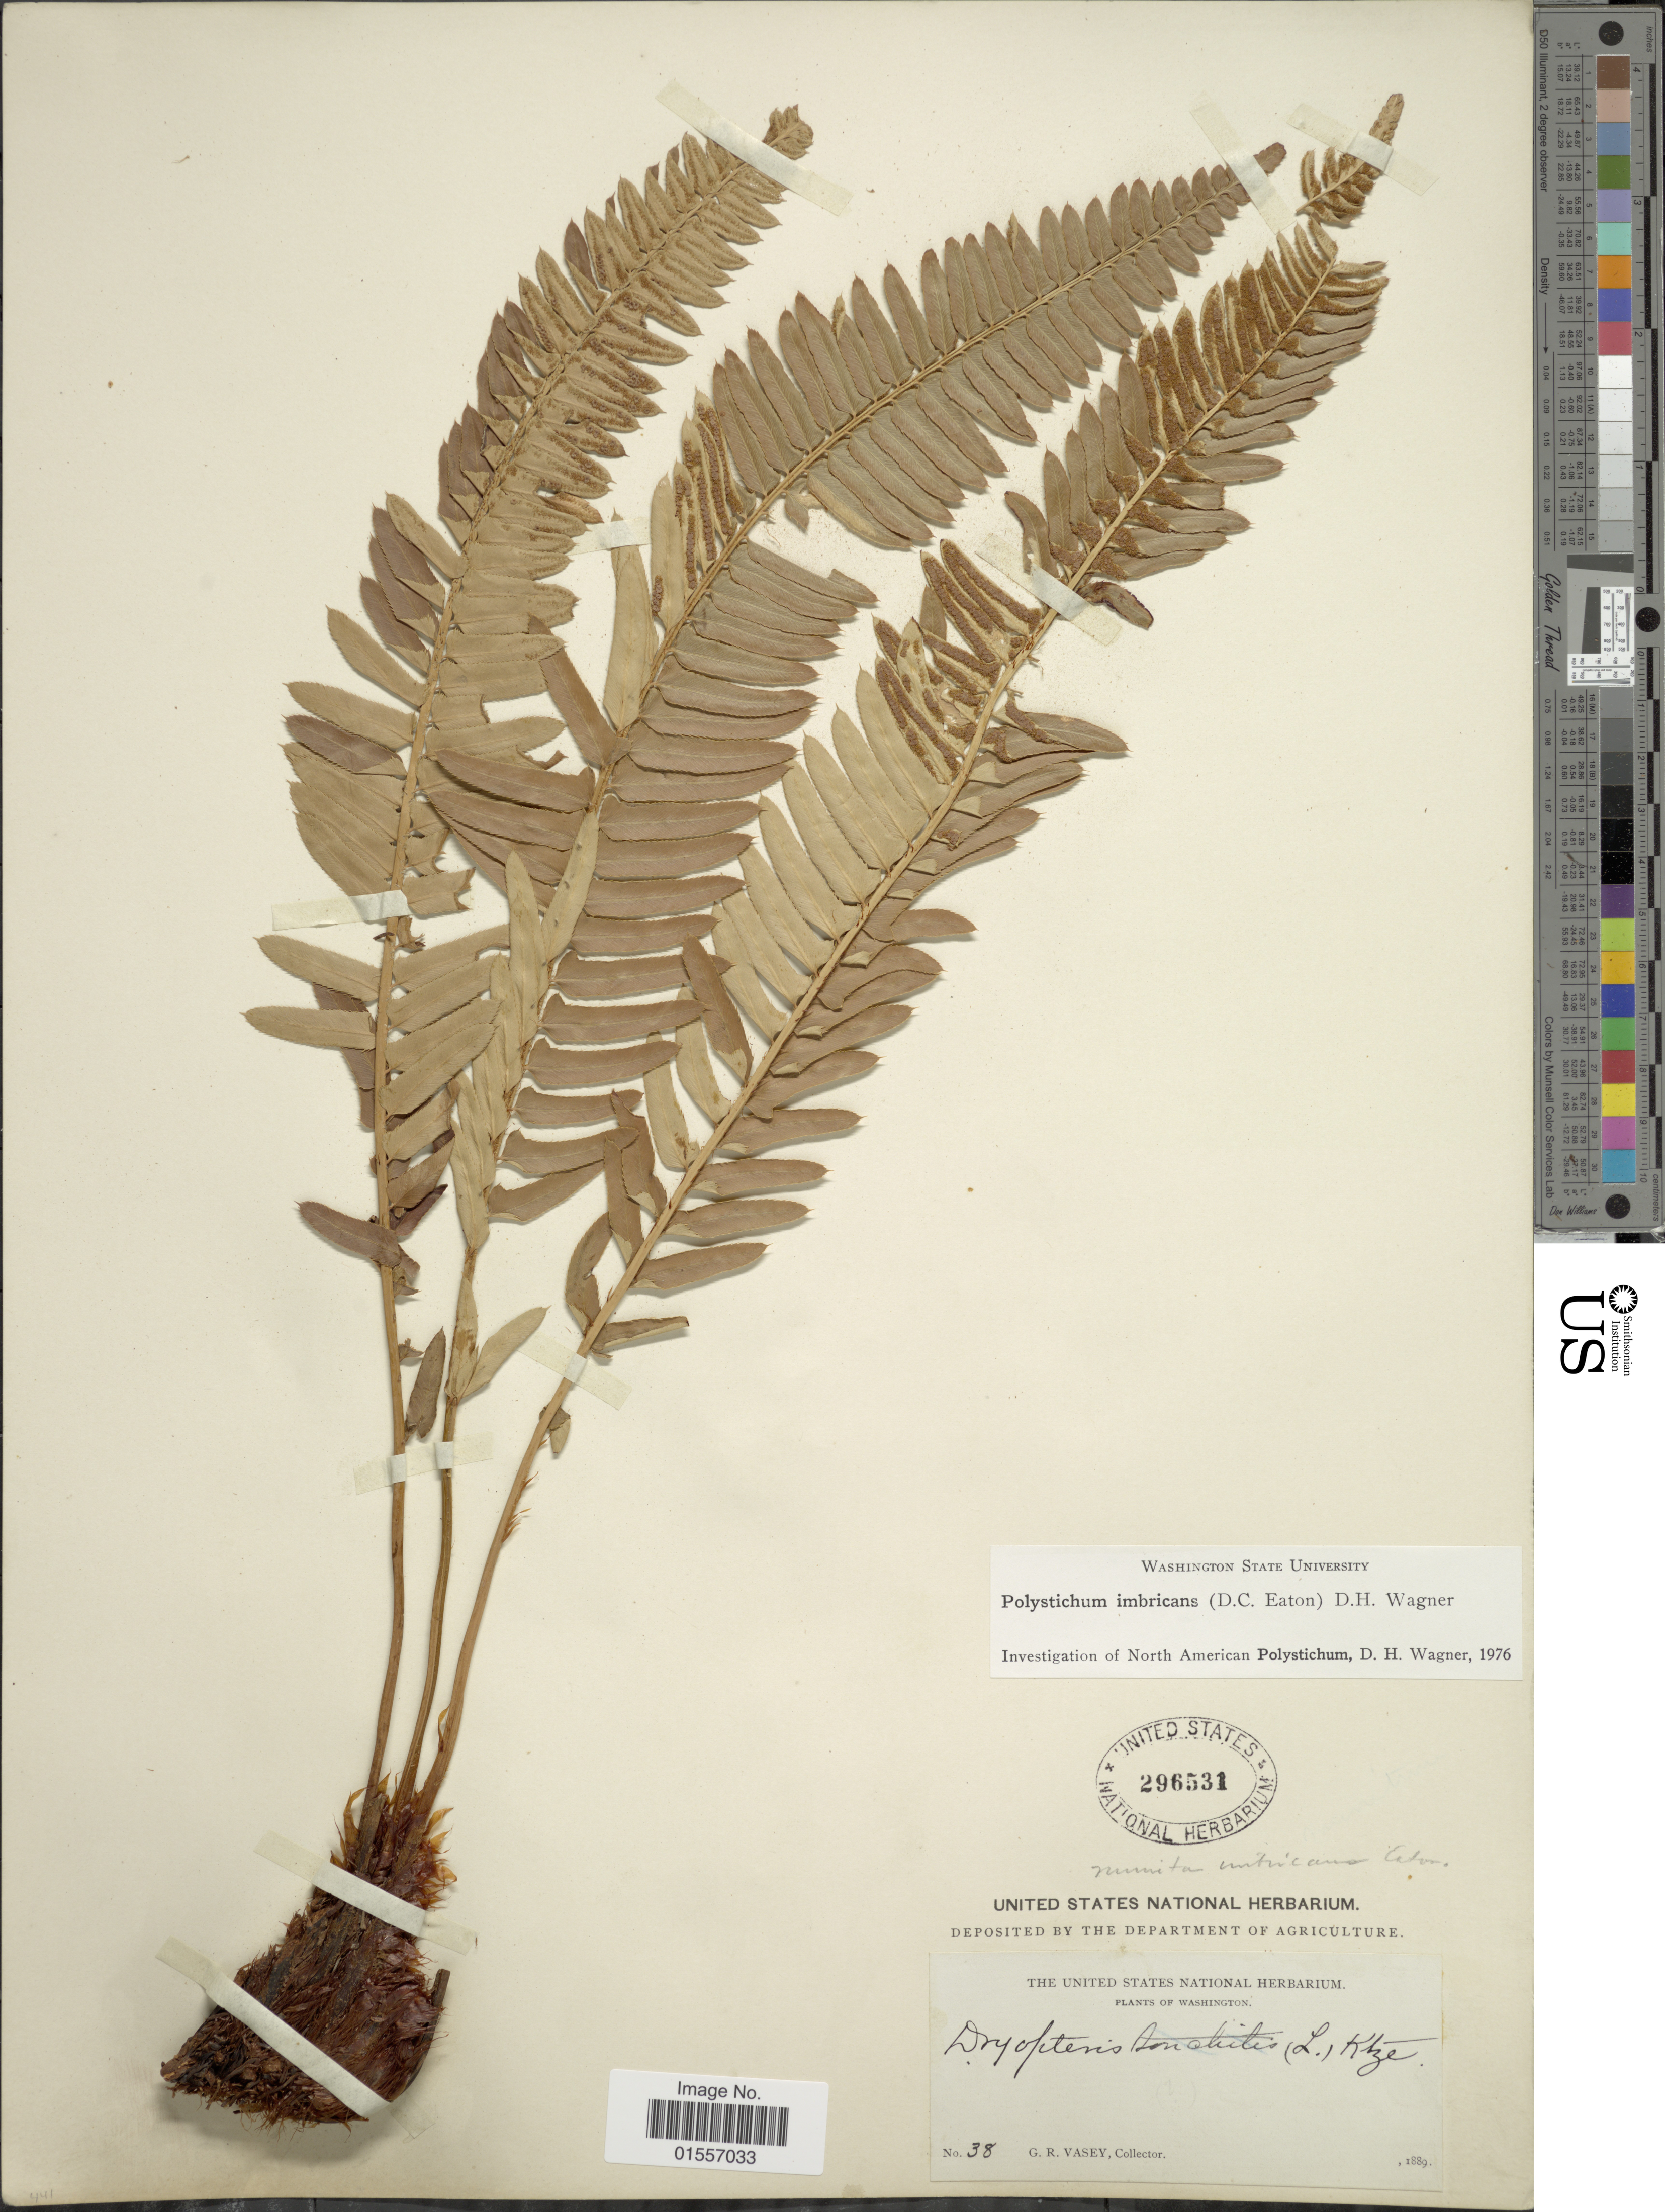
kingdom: Plantae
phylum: Tracheophyta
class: Polypodiopsida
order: Polypodiales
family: Dryopteridaceae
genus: Polystichum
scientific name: Polystichum imbricans subsp. imbricans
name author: (D.C. Eaton) D.H. Wagner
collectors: G. R. Vasey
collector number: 38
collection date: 1889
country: United States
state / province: Washington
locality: Washington.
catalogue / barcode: US 296531